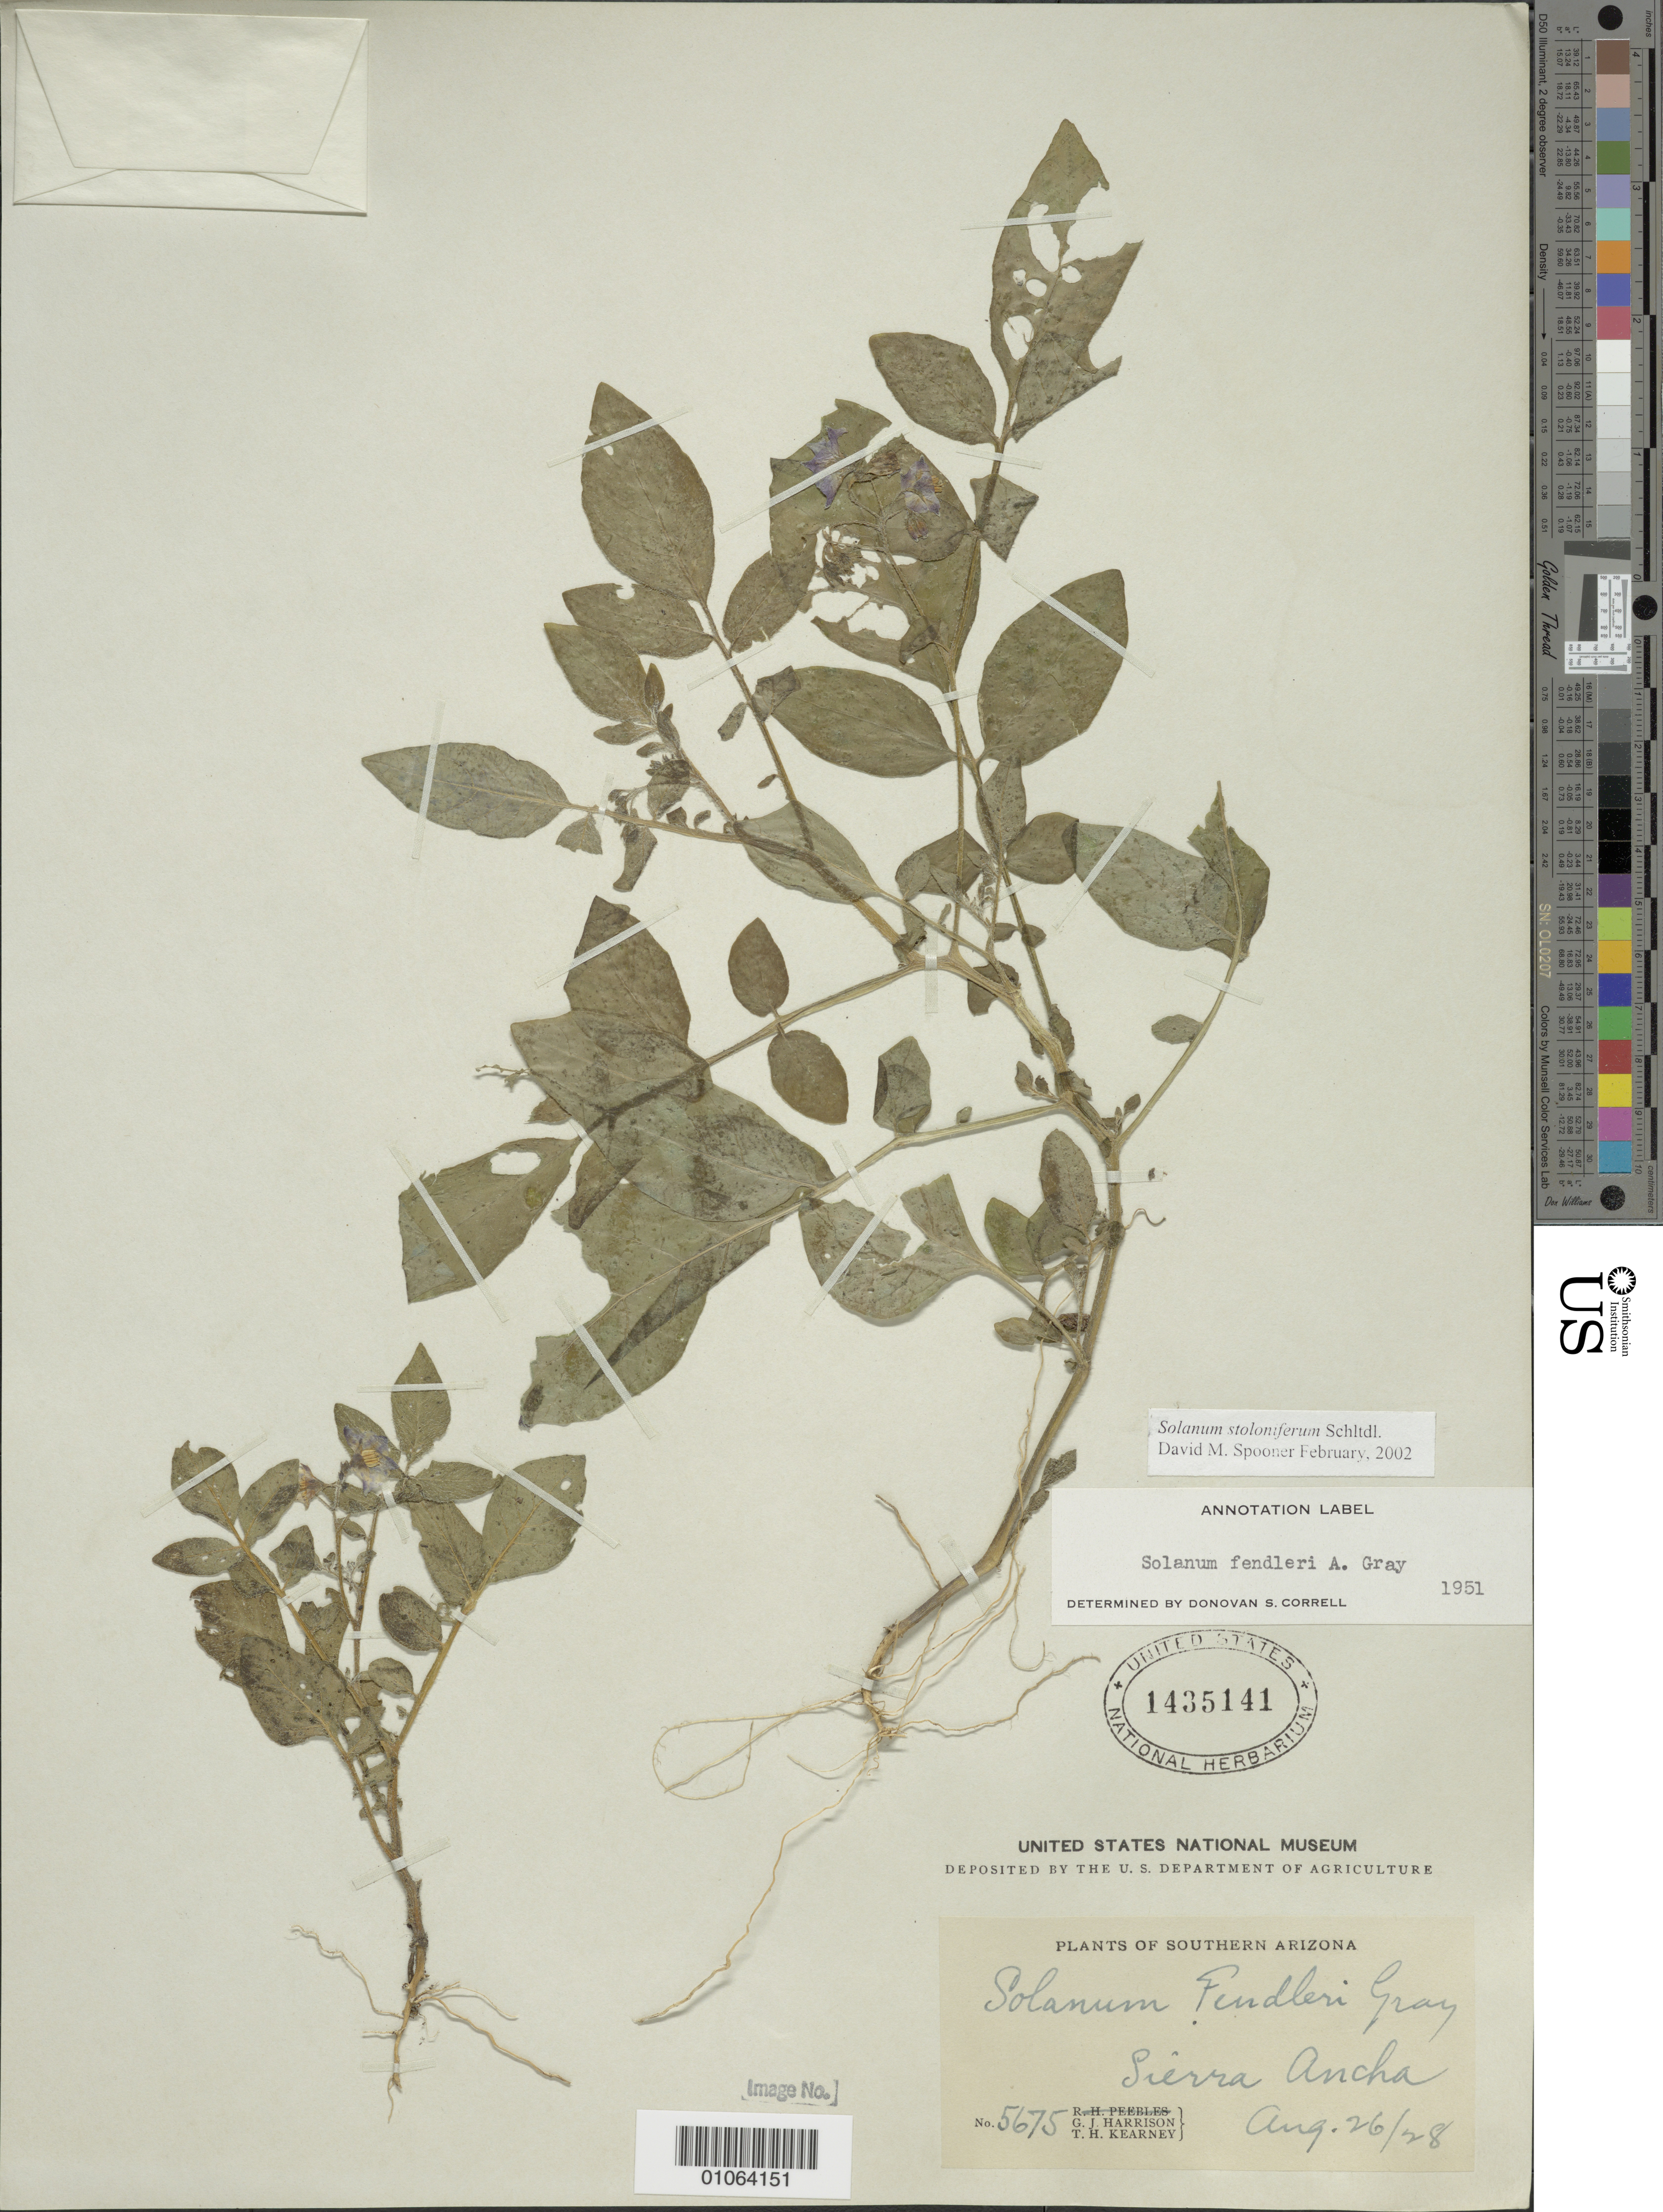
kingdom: Plantae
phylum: Tracheophyta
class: Magnoliopsida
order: Solanales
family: Solanaceae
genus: Solanum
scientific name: Solanum stoloniferum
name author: Schltdl.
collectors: G. J. Harrison & T. H. Kearney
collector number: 5675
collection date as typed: Transcribed d/m/y: 26/8/28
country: United States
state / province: Arizona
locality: Southern Arizona. Sierra Ancha.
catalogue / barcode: US 1435141